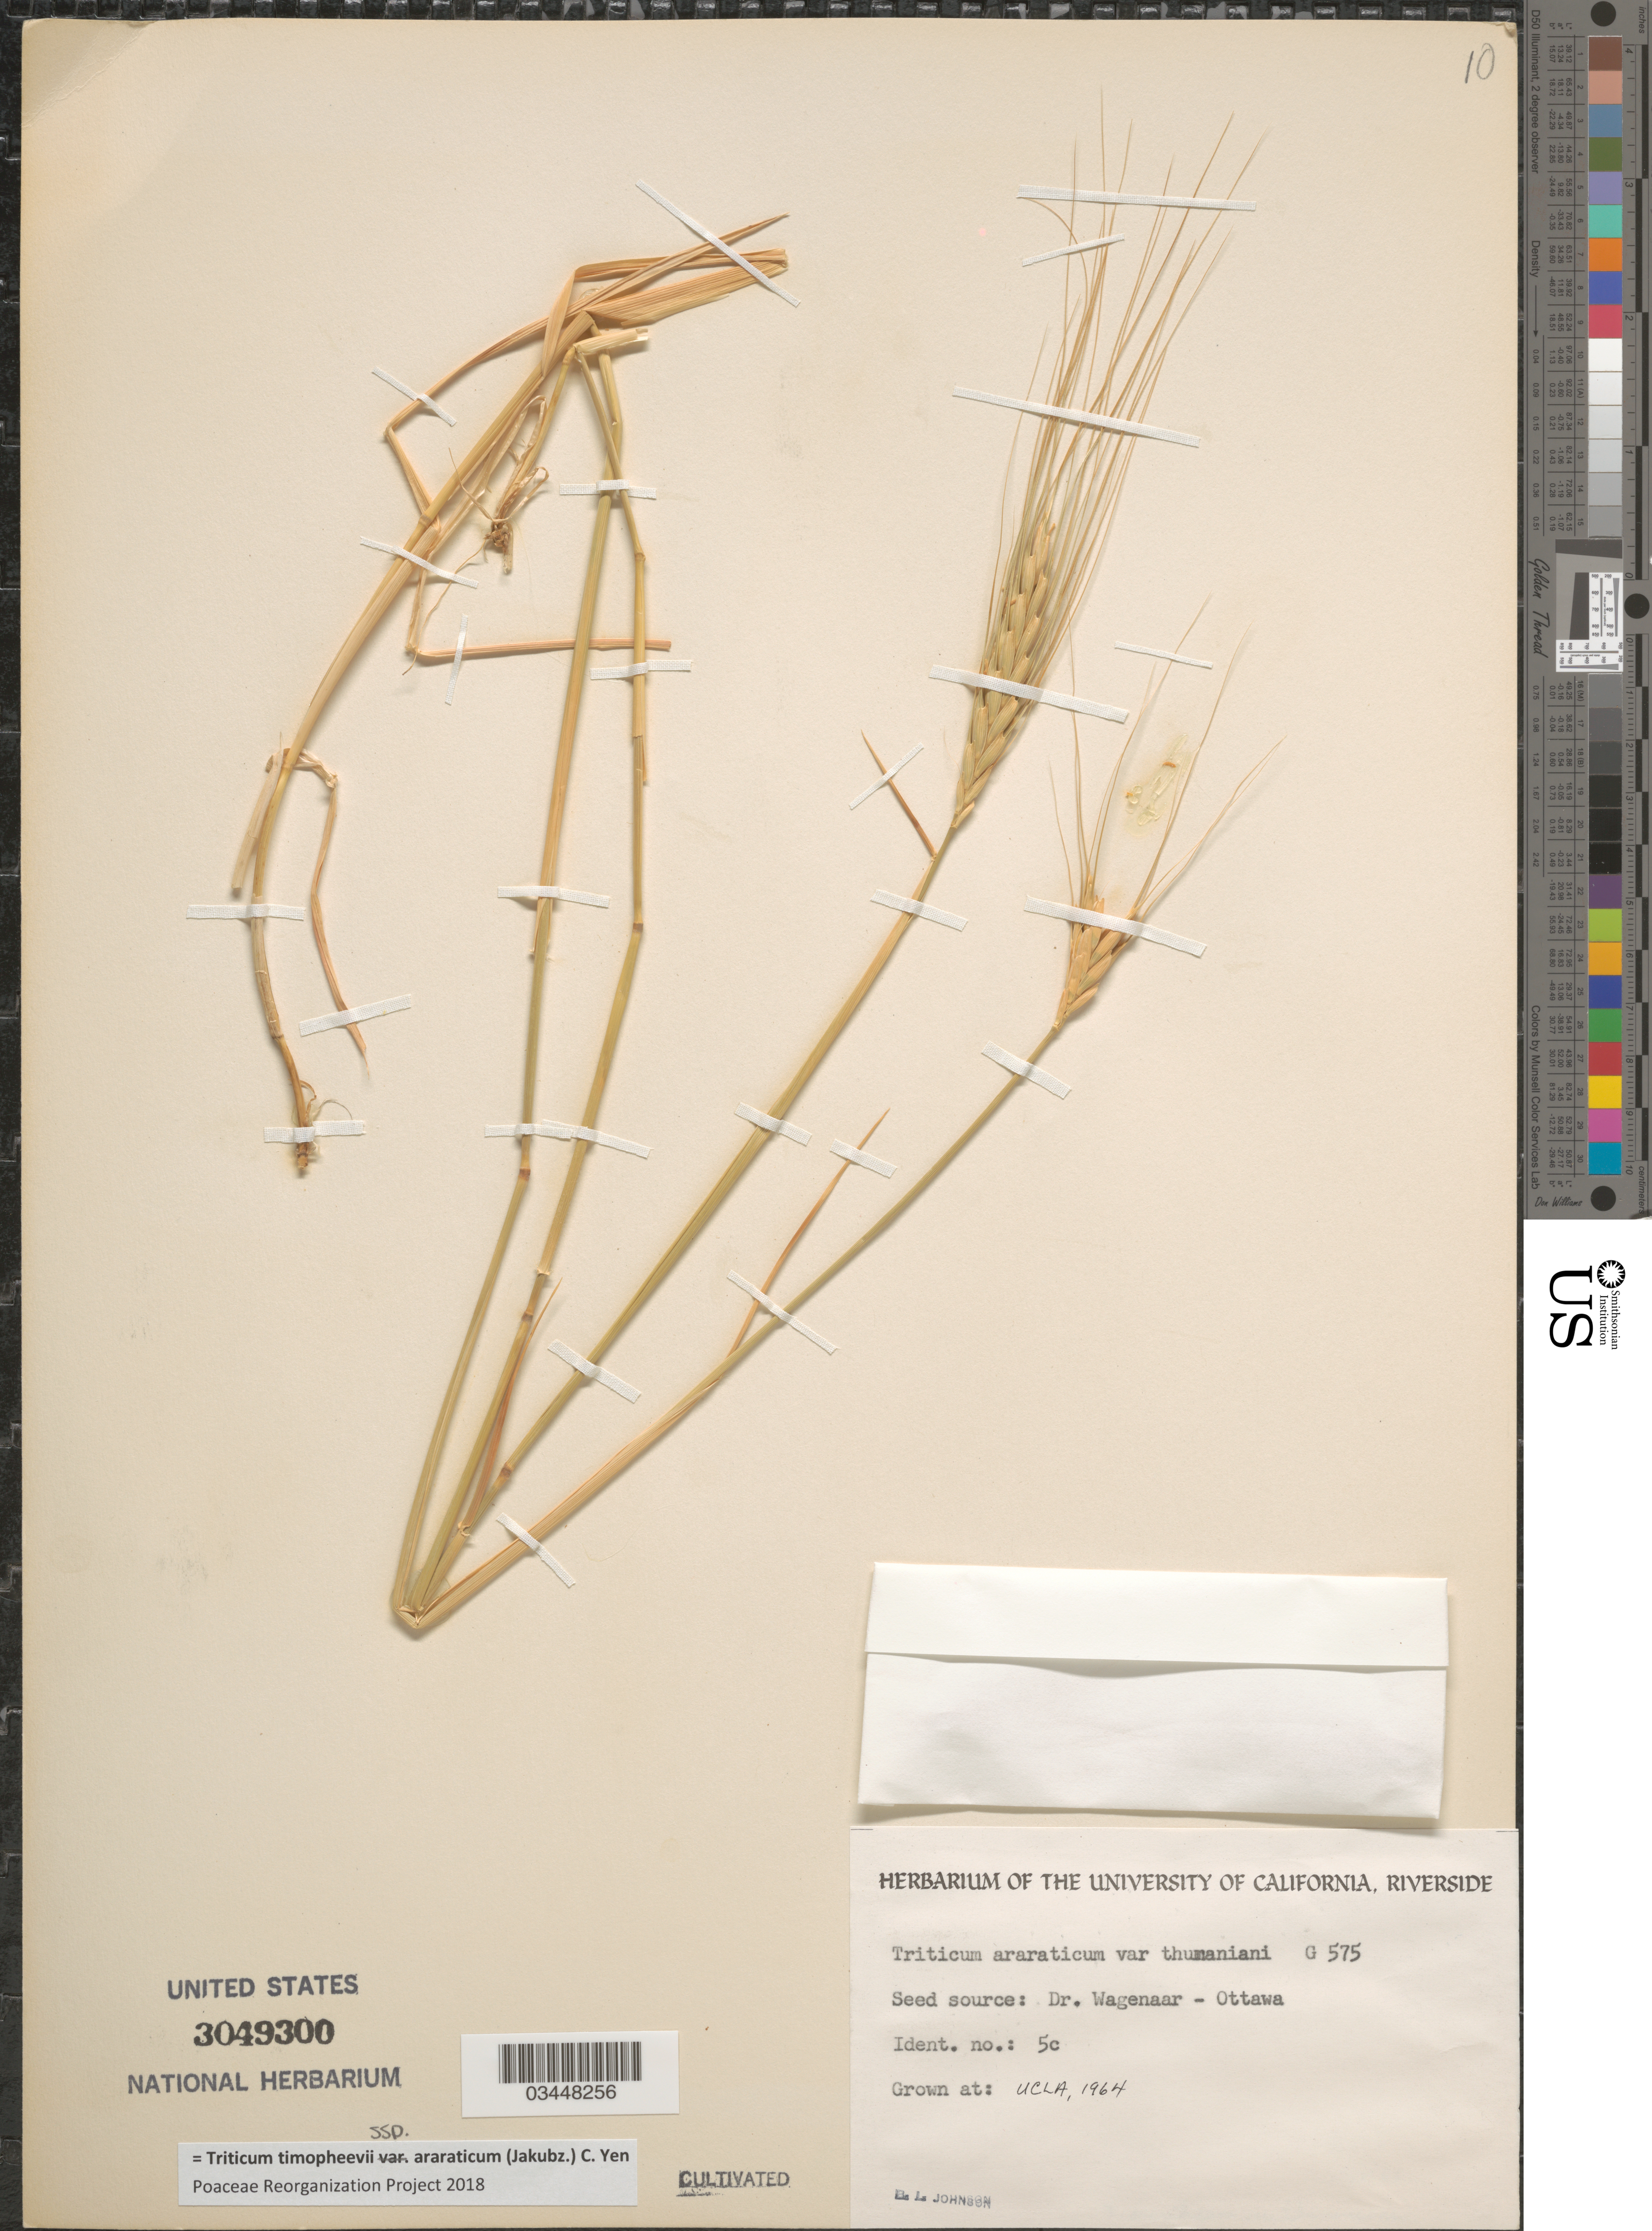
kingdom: Plantae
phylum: Tracheophyta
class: Liliopsida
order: Poales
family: Poaceae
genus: Triticum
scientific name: Triticum timopheevii subsp. araraticum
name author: (Jakubz.) C. Yen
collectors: B. Johnson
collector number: G575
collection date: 1964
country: United States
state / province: California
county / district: Los Angeles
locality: UCLA.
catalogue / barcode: US 3049300